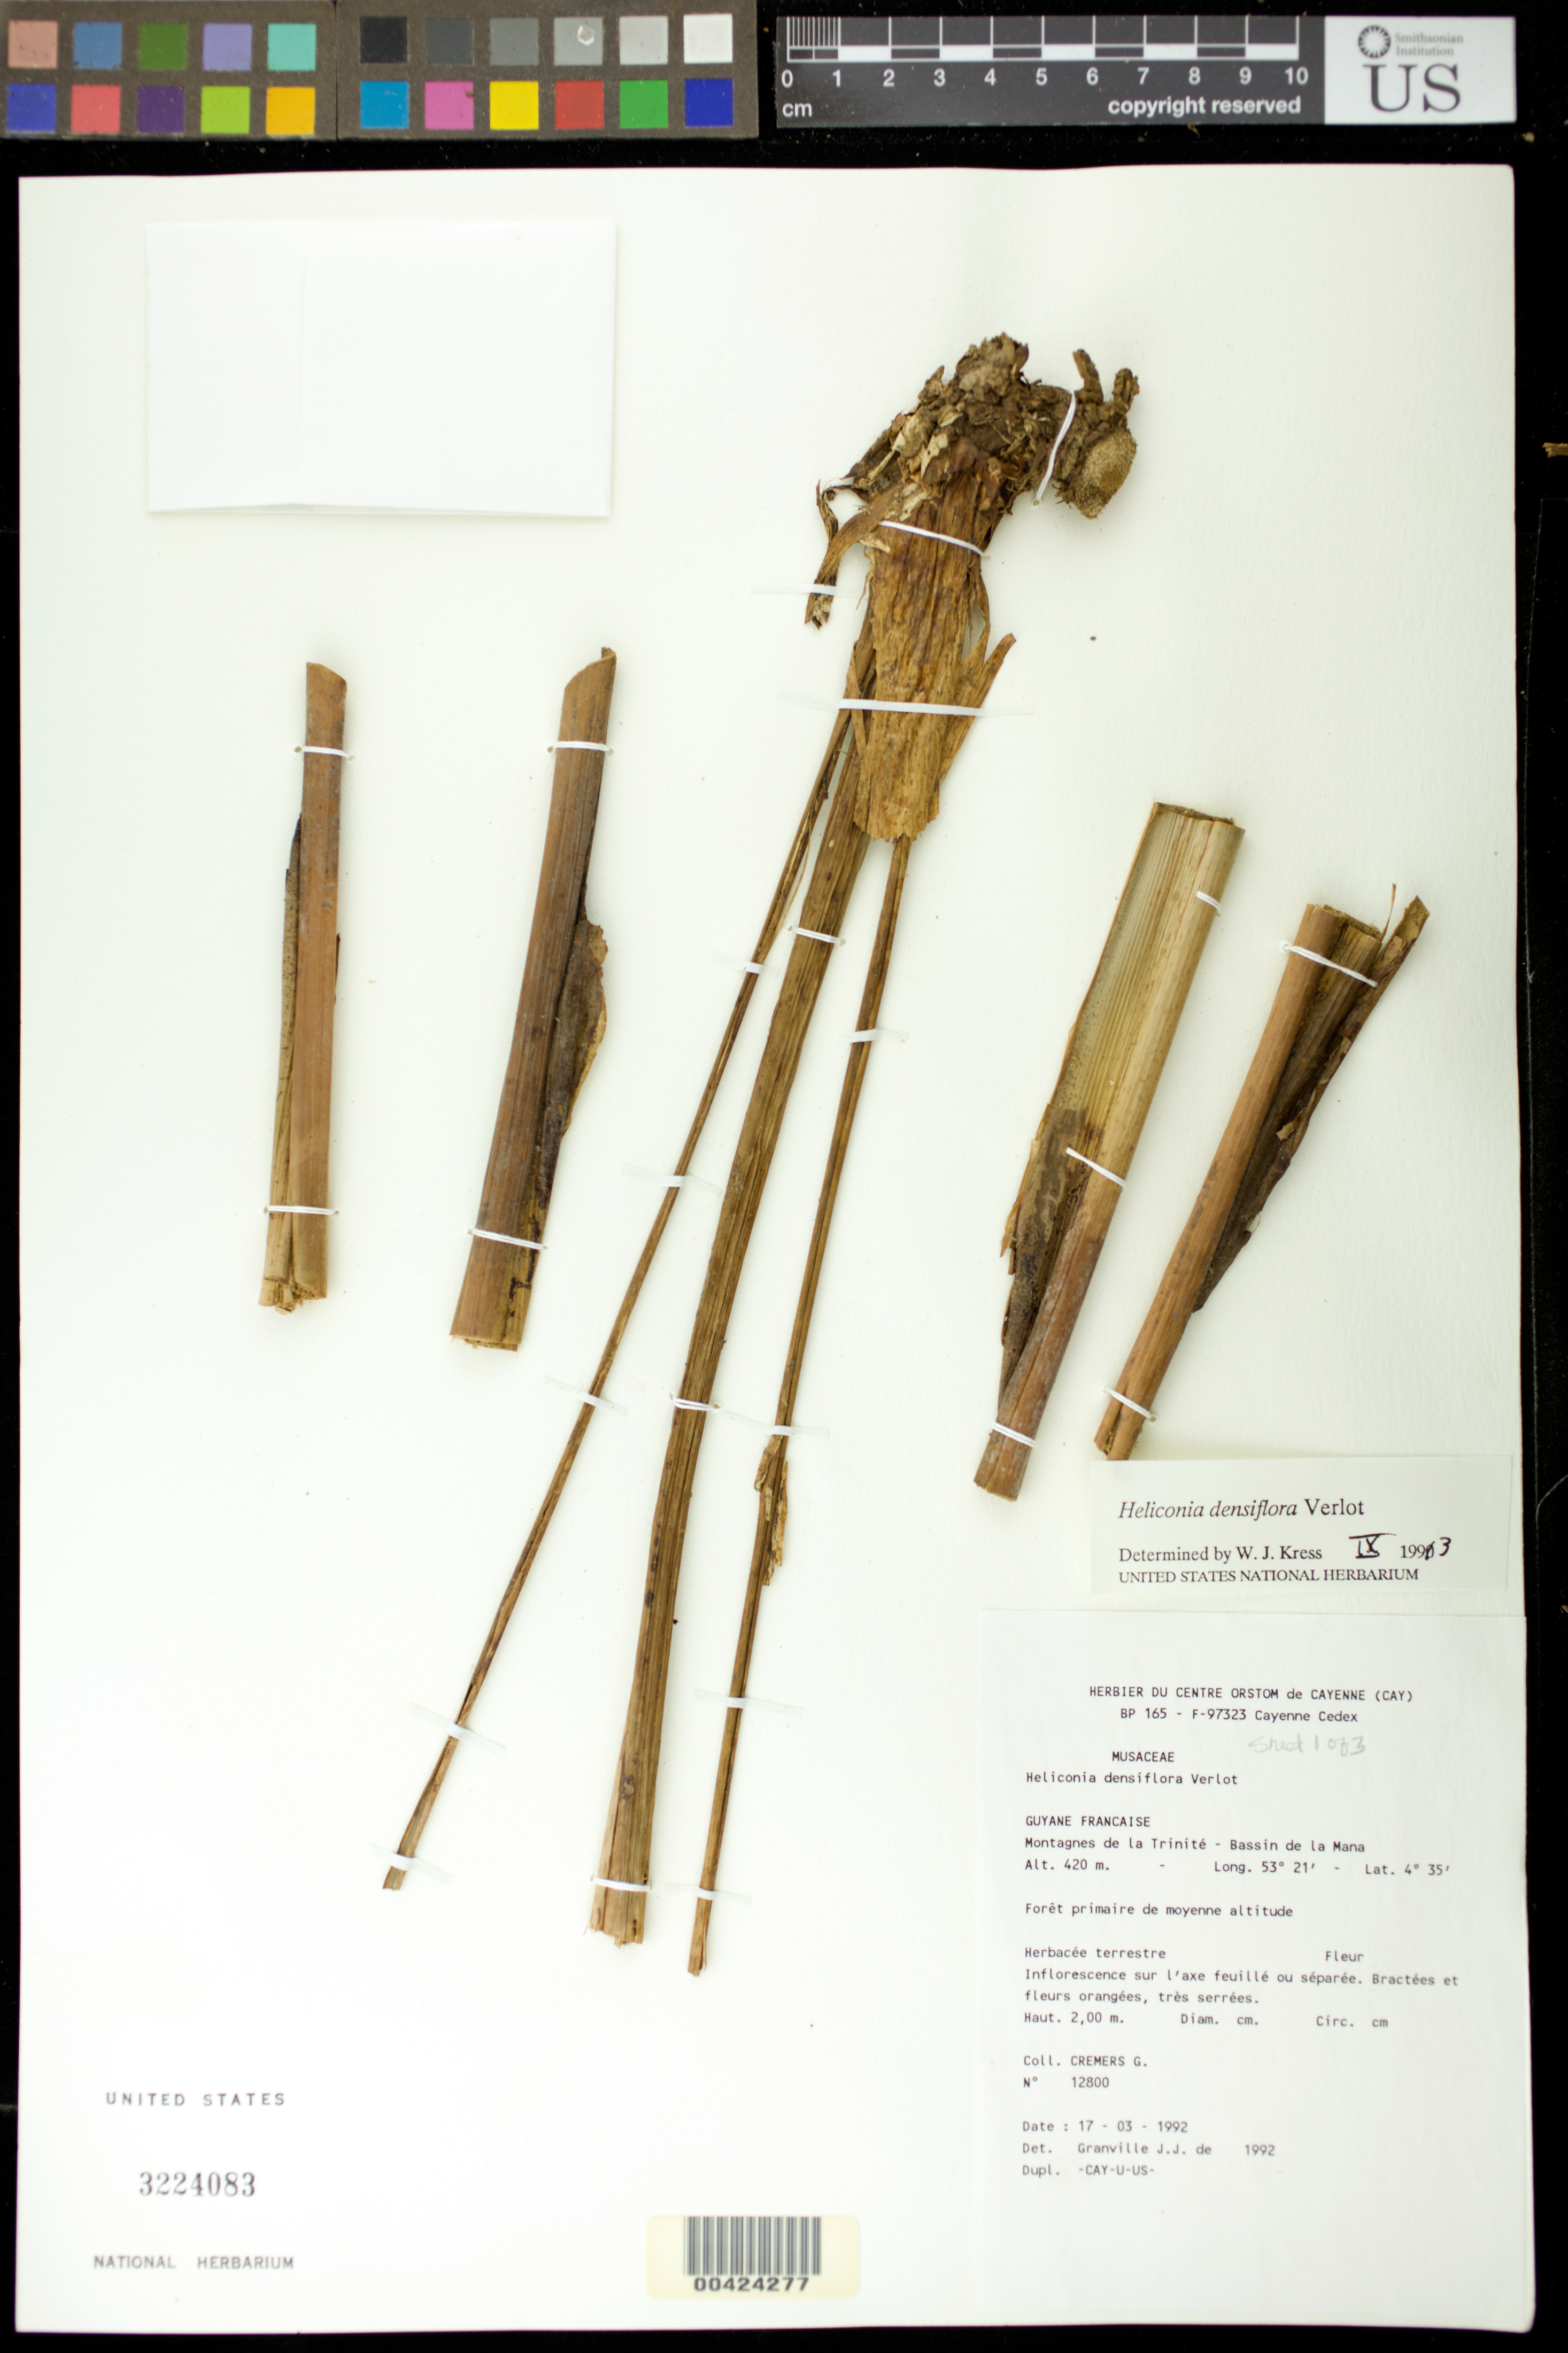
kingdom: Plantae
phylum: Tracheophyta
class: Liliopsida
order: Zingiberales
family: Heliconiaceae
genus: Heliconia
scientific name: Heliconia densiflora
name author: B. Verl.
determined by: Kress, W. J., (US), Smithsonian Institution - National Museum of Natural History (UNITED STATES)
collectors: G. Cremers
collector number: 12800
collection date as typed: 17 Mar 1992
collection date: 1992-03-17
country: French Guiana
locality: Montagnes de la trinite - bassin de la mana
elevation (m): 420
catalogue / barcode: US 3224083